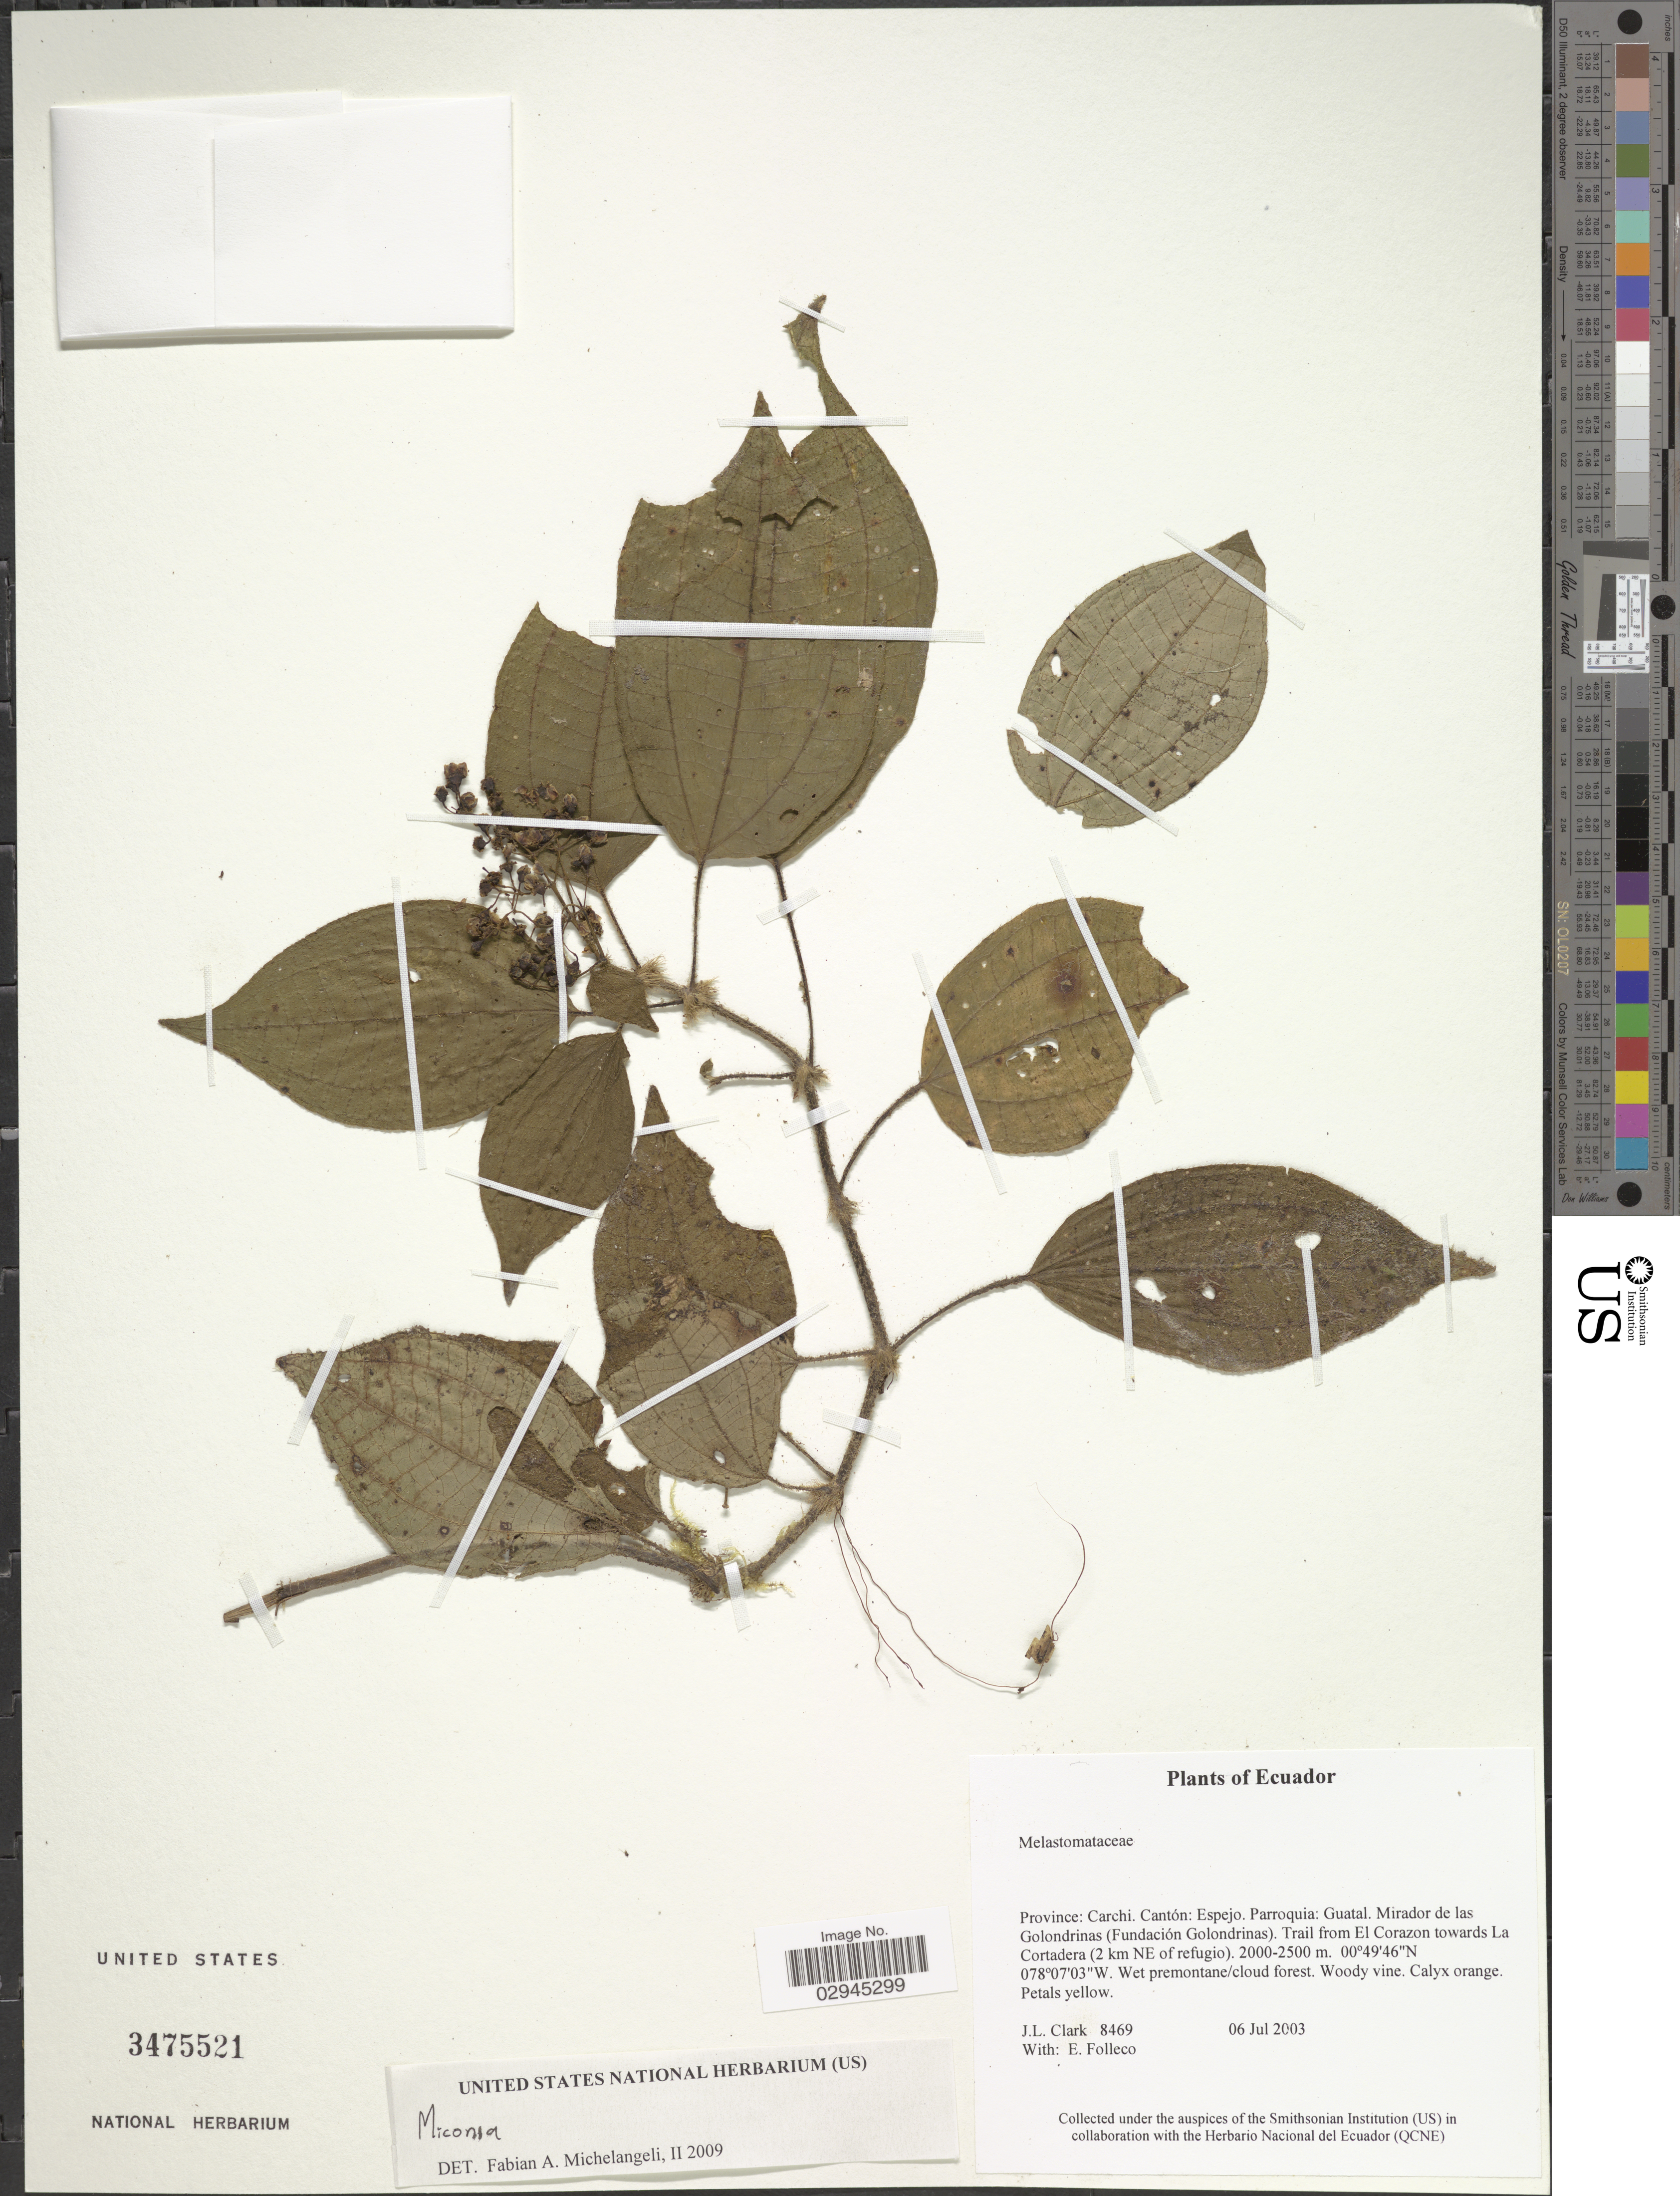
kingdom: Plantae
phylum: Tracheophyta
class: Magnoliopsida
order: Myrtales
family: Melastomataceae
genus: Miconia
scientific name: Miconia sp.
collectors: J. L. Clark & E. Folleco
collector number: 8469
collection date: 2003-07-06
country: Ecuador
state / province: Carchi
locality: Cantón: Espejo. Parroquia: Guatal. Mirador de las Golondrinas (Fundación Golondrinas). Trail from El Corazon towards La Cortadera (2 km NE of refugio).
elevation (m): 2000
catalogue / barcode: US 3475521